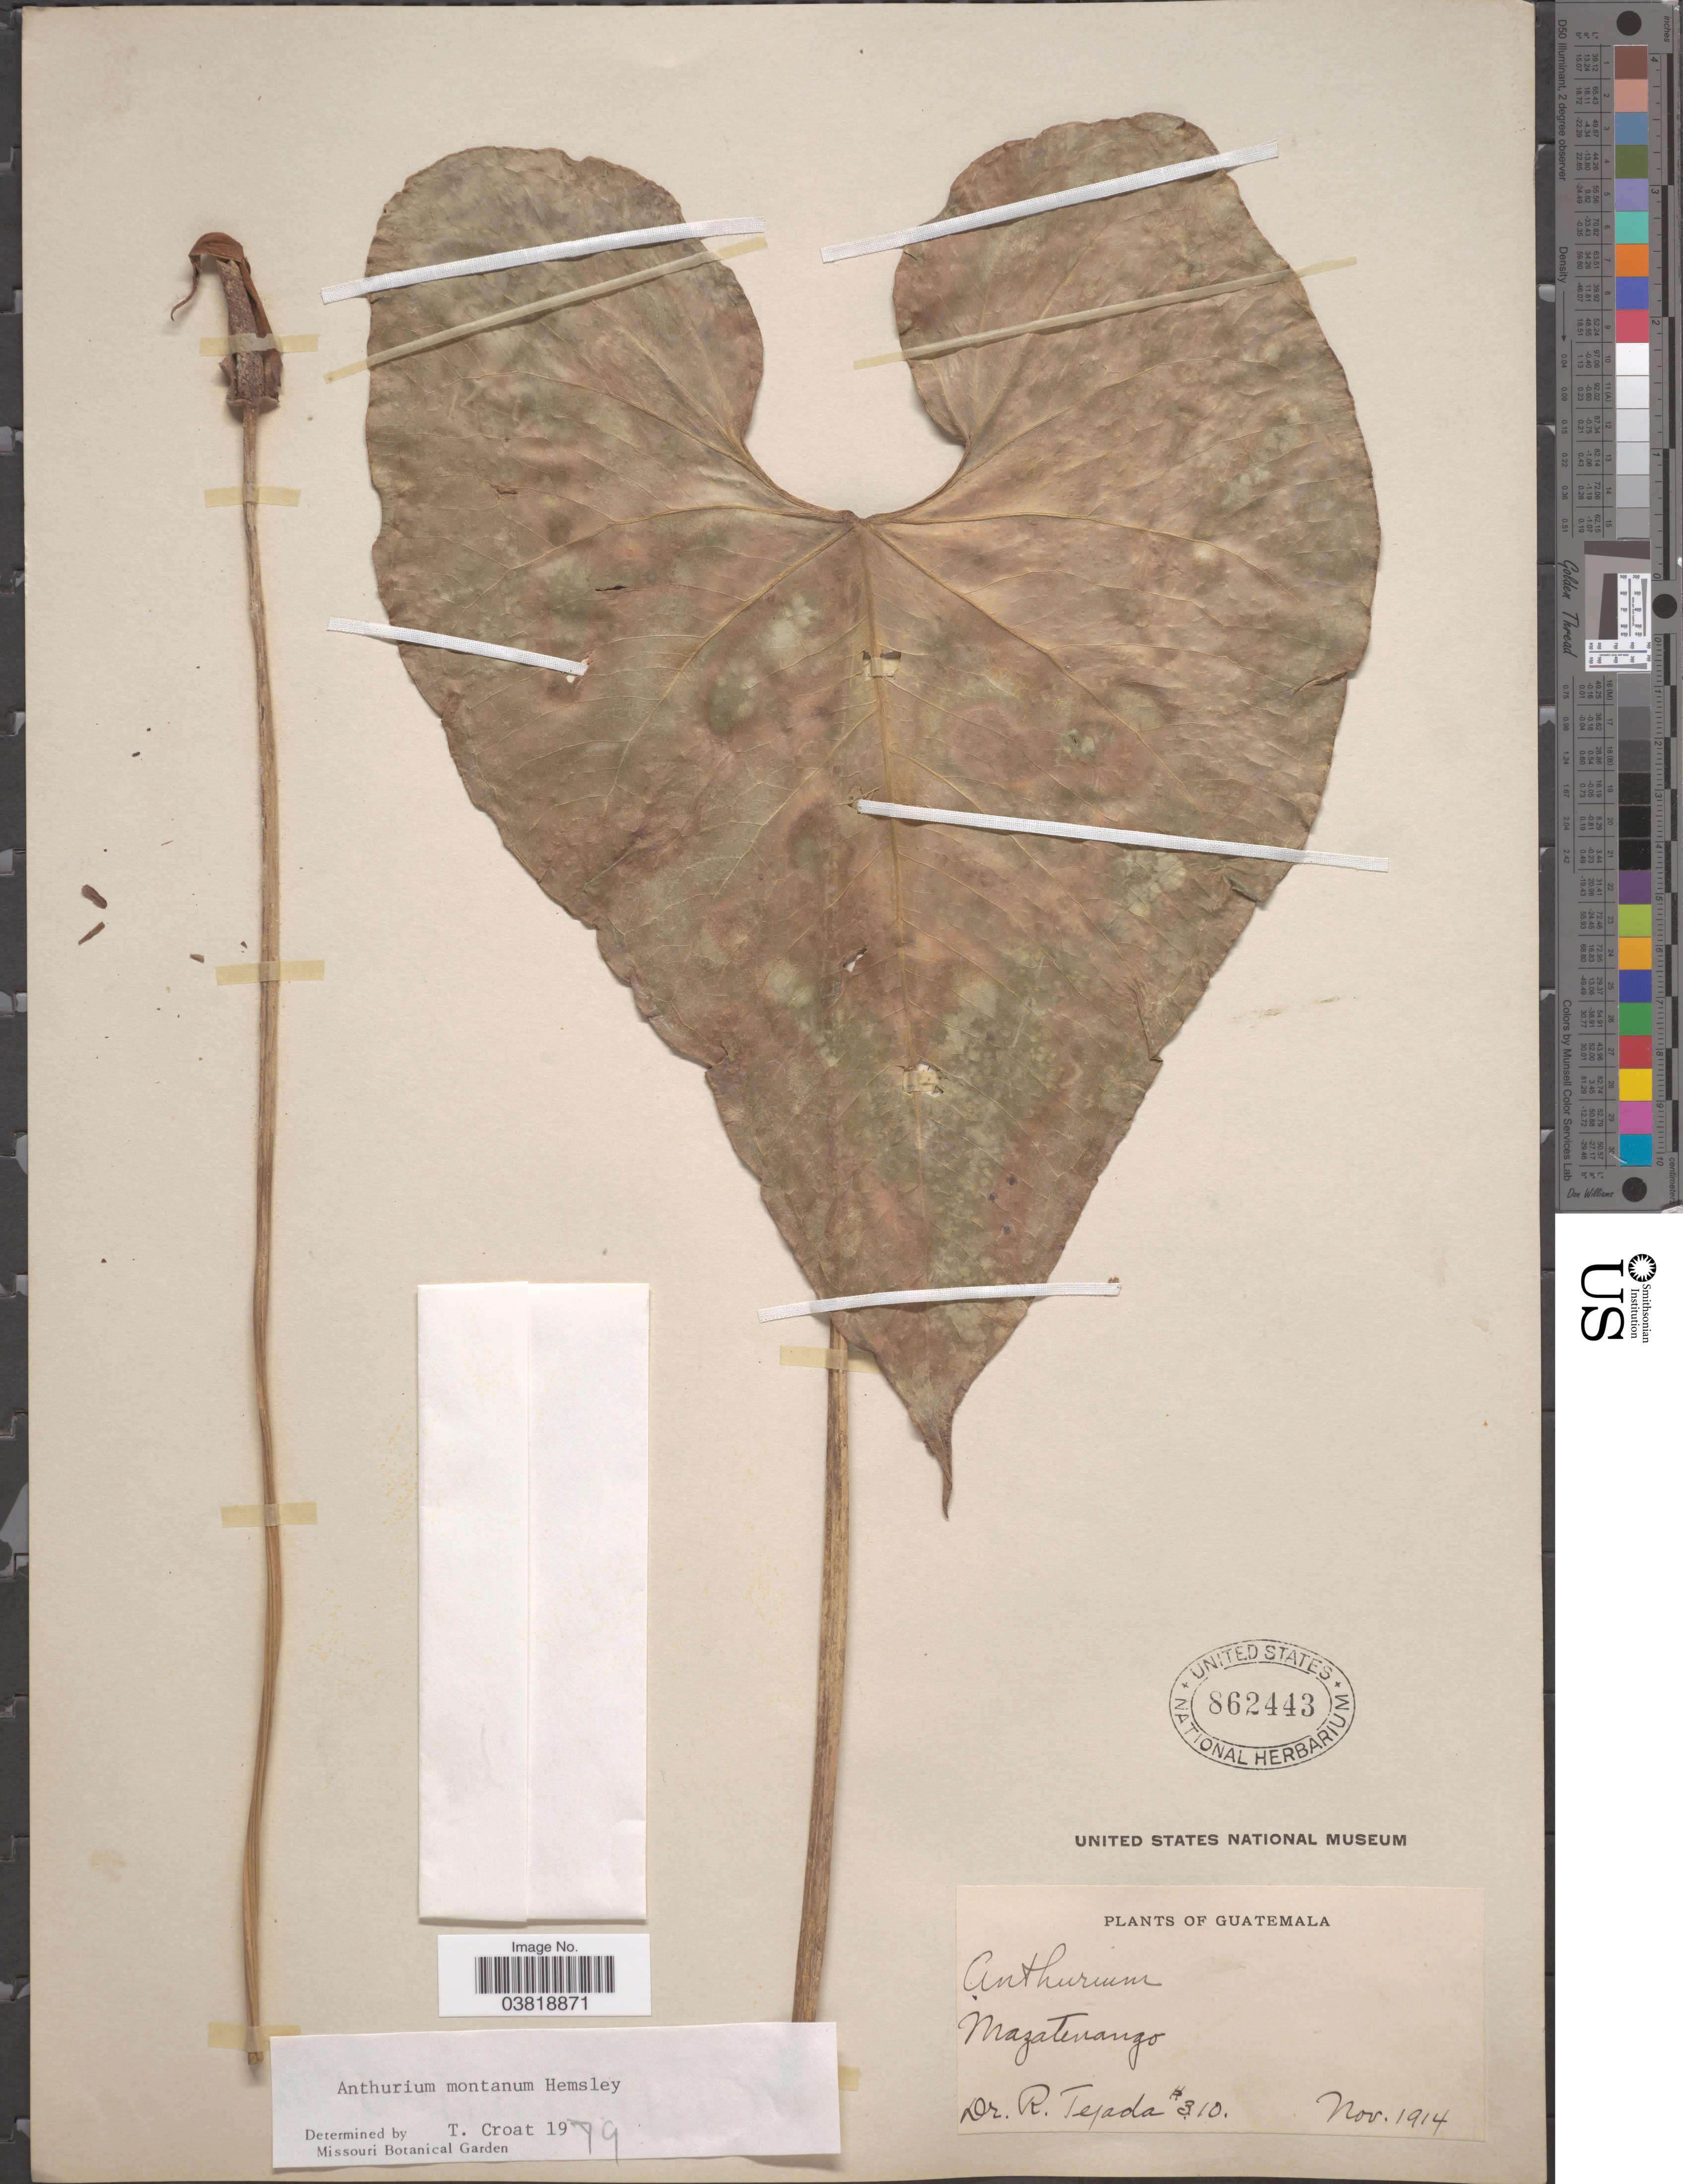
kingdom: Plantae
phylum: Tracheophyta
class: Liliopsida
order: Alismatales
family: Araceae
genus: Anthurium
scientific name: Anthurium montanum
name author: Hemsl.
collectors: R. Tejada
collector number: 310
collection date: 1914-11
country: Guatemala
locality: Mazatenango.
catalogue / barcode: US 862443